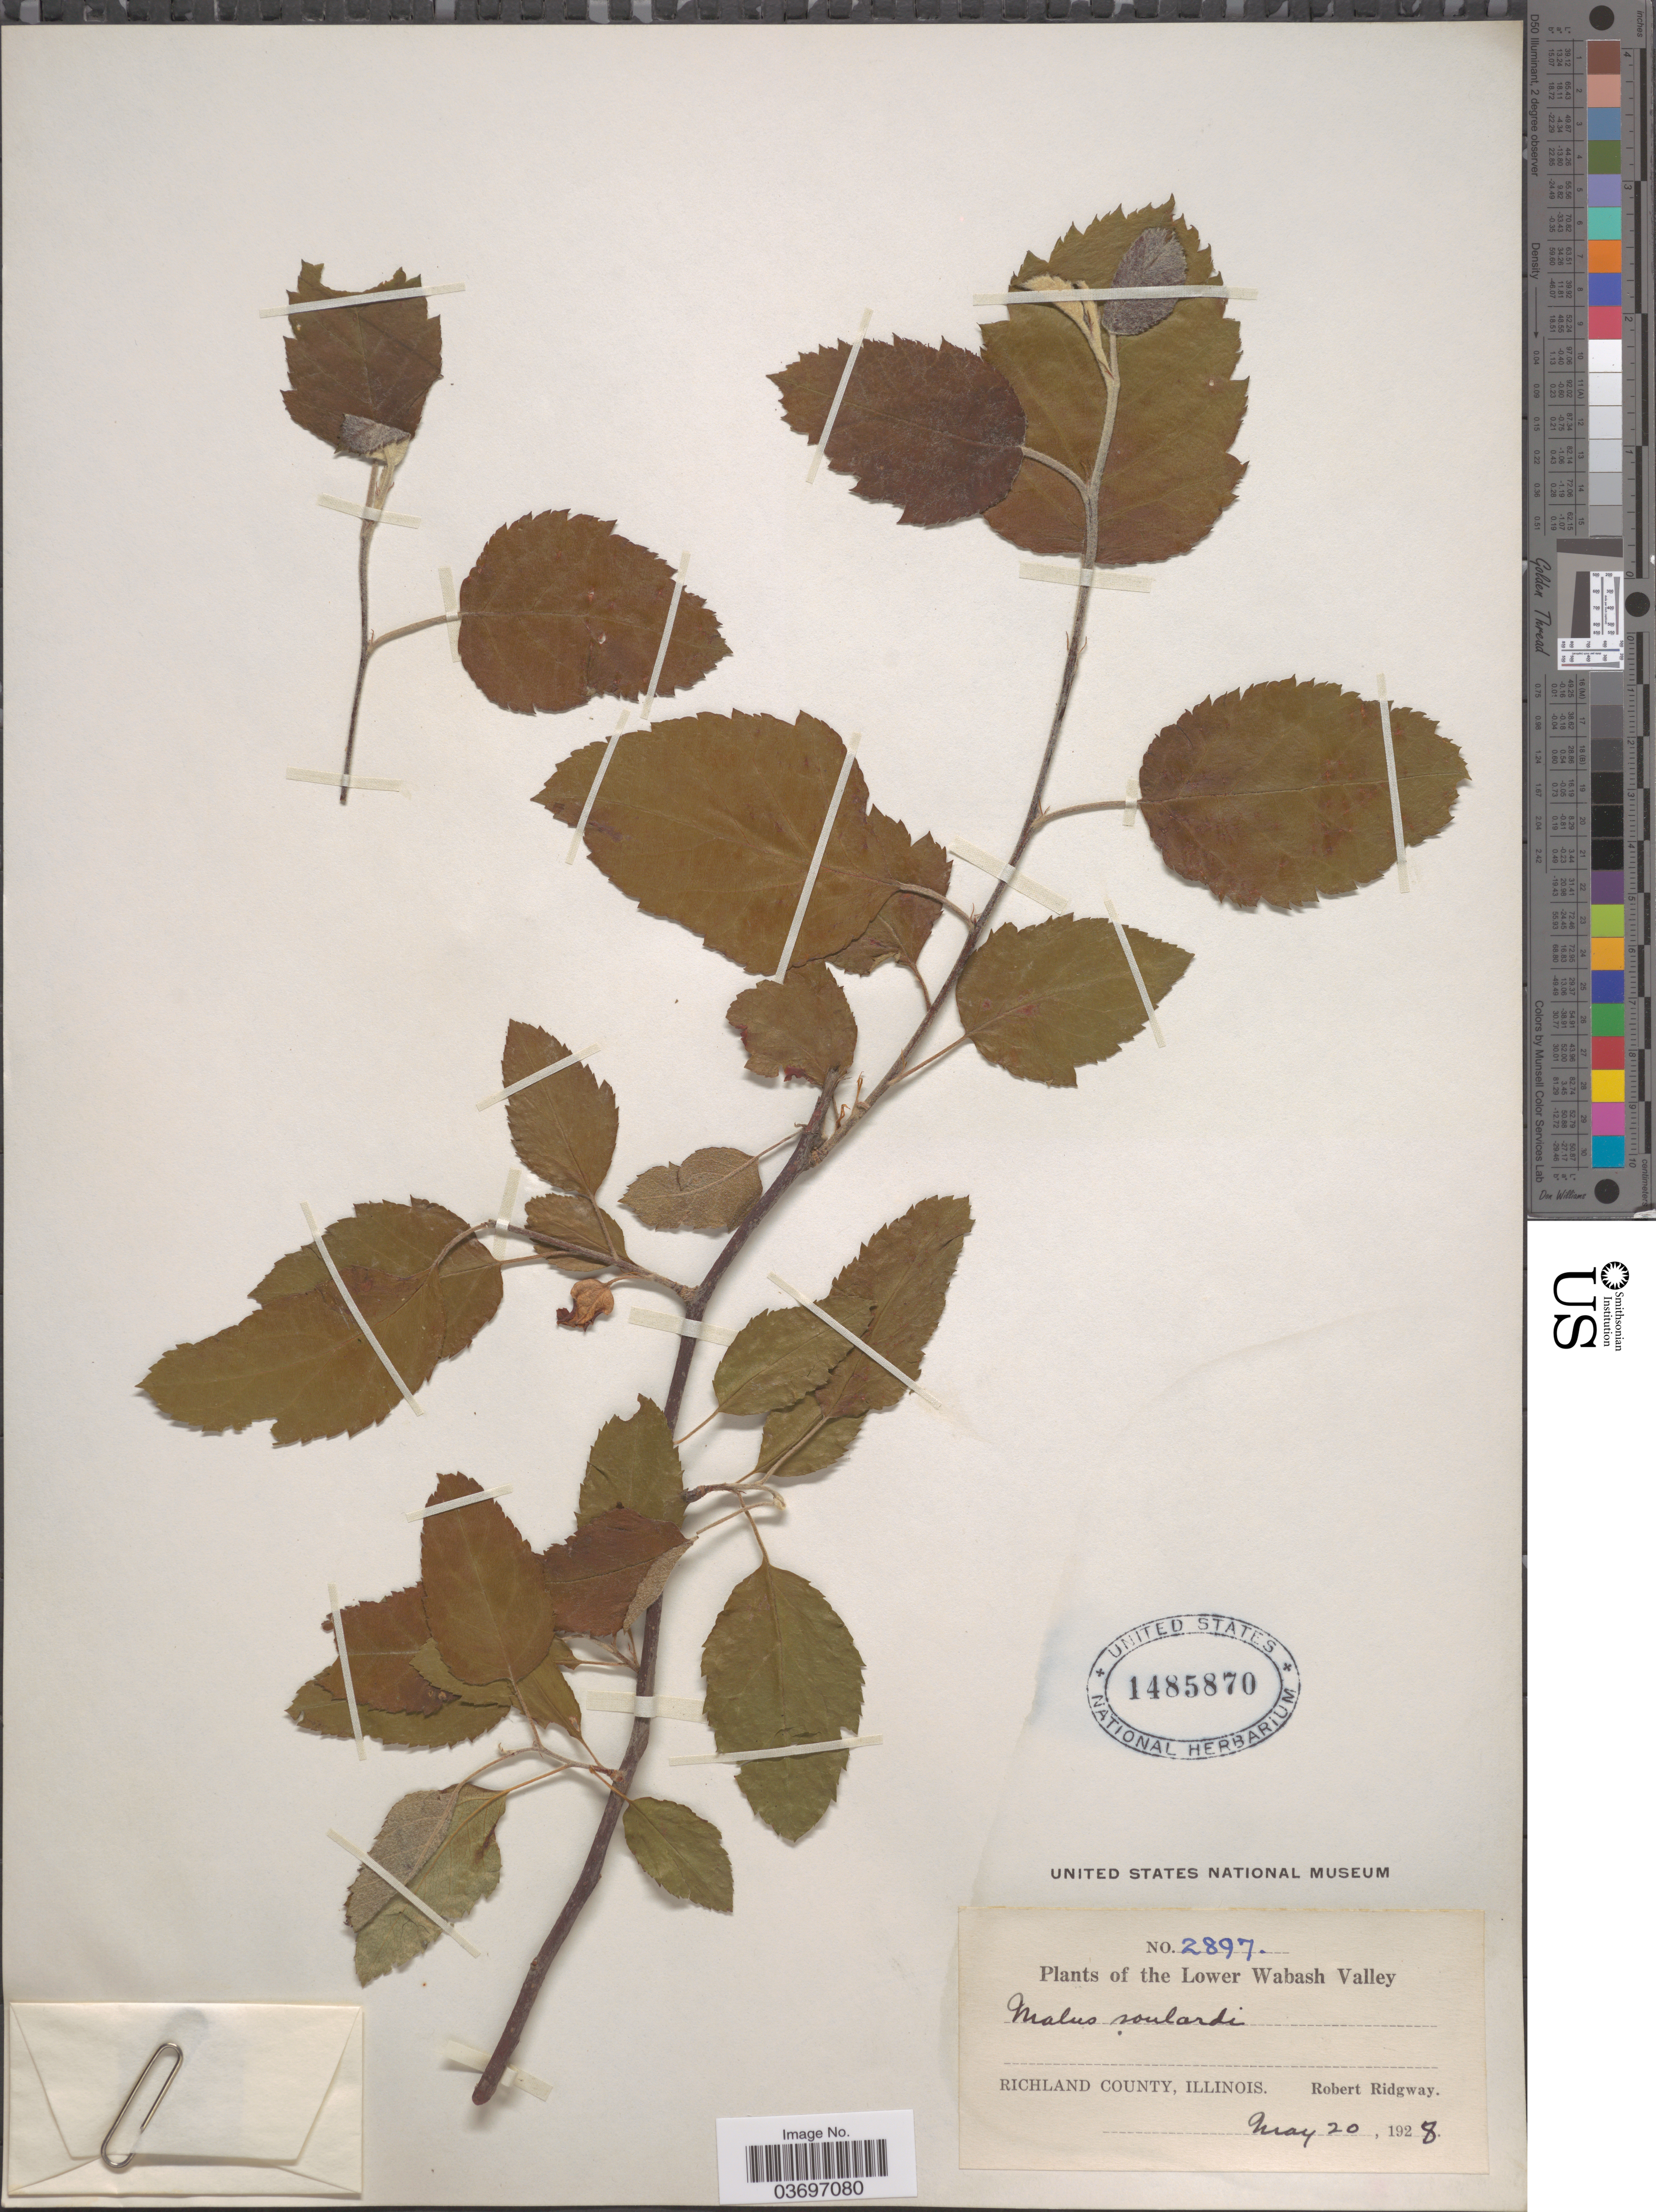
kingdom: Plantae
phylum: Tracheophyta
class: Magnoliopsida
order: Rosales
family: Rosaceae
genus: Malus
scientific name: Malus soulardi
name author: Britton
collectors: R. Ridgway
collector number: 2897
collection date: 1928-05-20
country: United States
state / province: Illinois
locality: The Lower Wabash Valley. Richland County.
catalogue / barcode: US 1485870